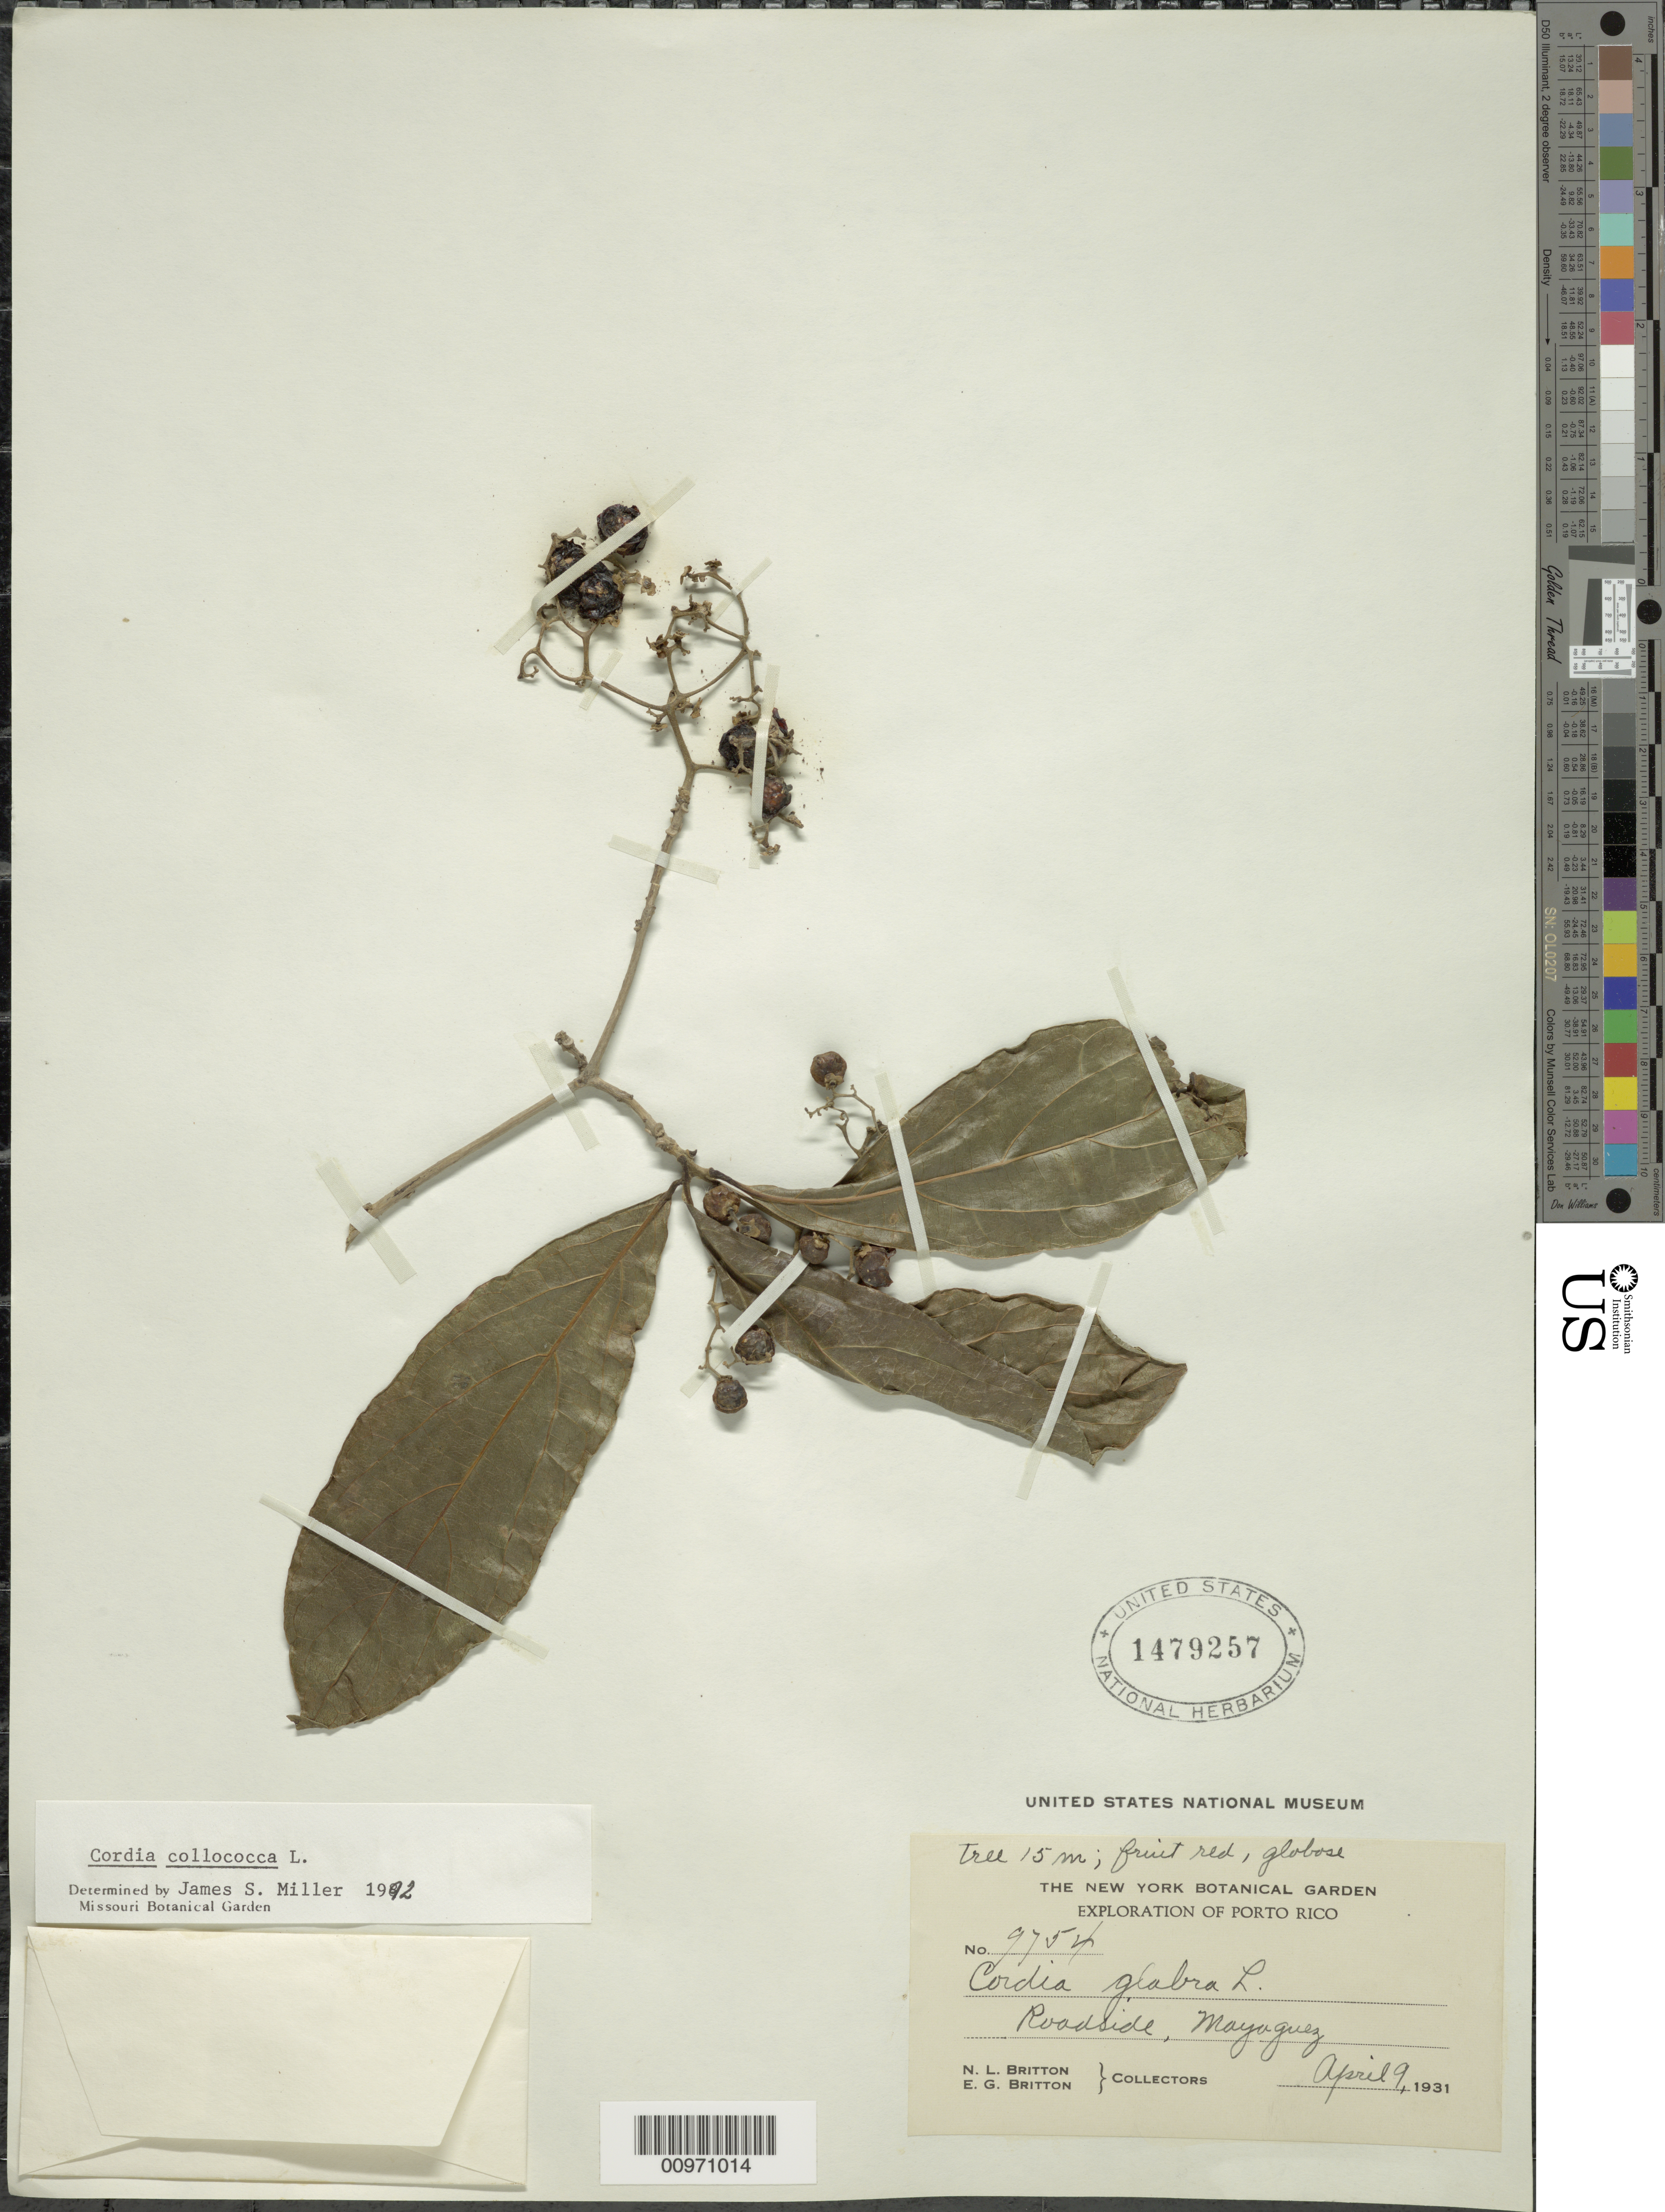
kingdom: Plantae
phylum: Tracheophyta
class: Magnoliopsida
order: Boraginales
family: Cordiaceae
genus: Cordia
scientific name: Cordia collococca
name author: L.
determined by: Miller, James S., (MO), Missouri Botanical Garden (UNITED STATES)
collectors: N. Britton & E. G. Britton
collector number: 9754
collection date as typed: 09 Apr 1931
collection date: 1931-04-09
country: Puerto Rico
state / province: Mayagüez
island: Puerto Rico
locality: Mayaguez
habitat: Roadside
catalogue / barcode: US 1479257